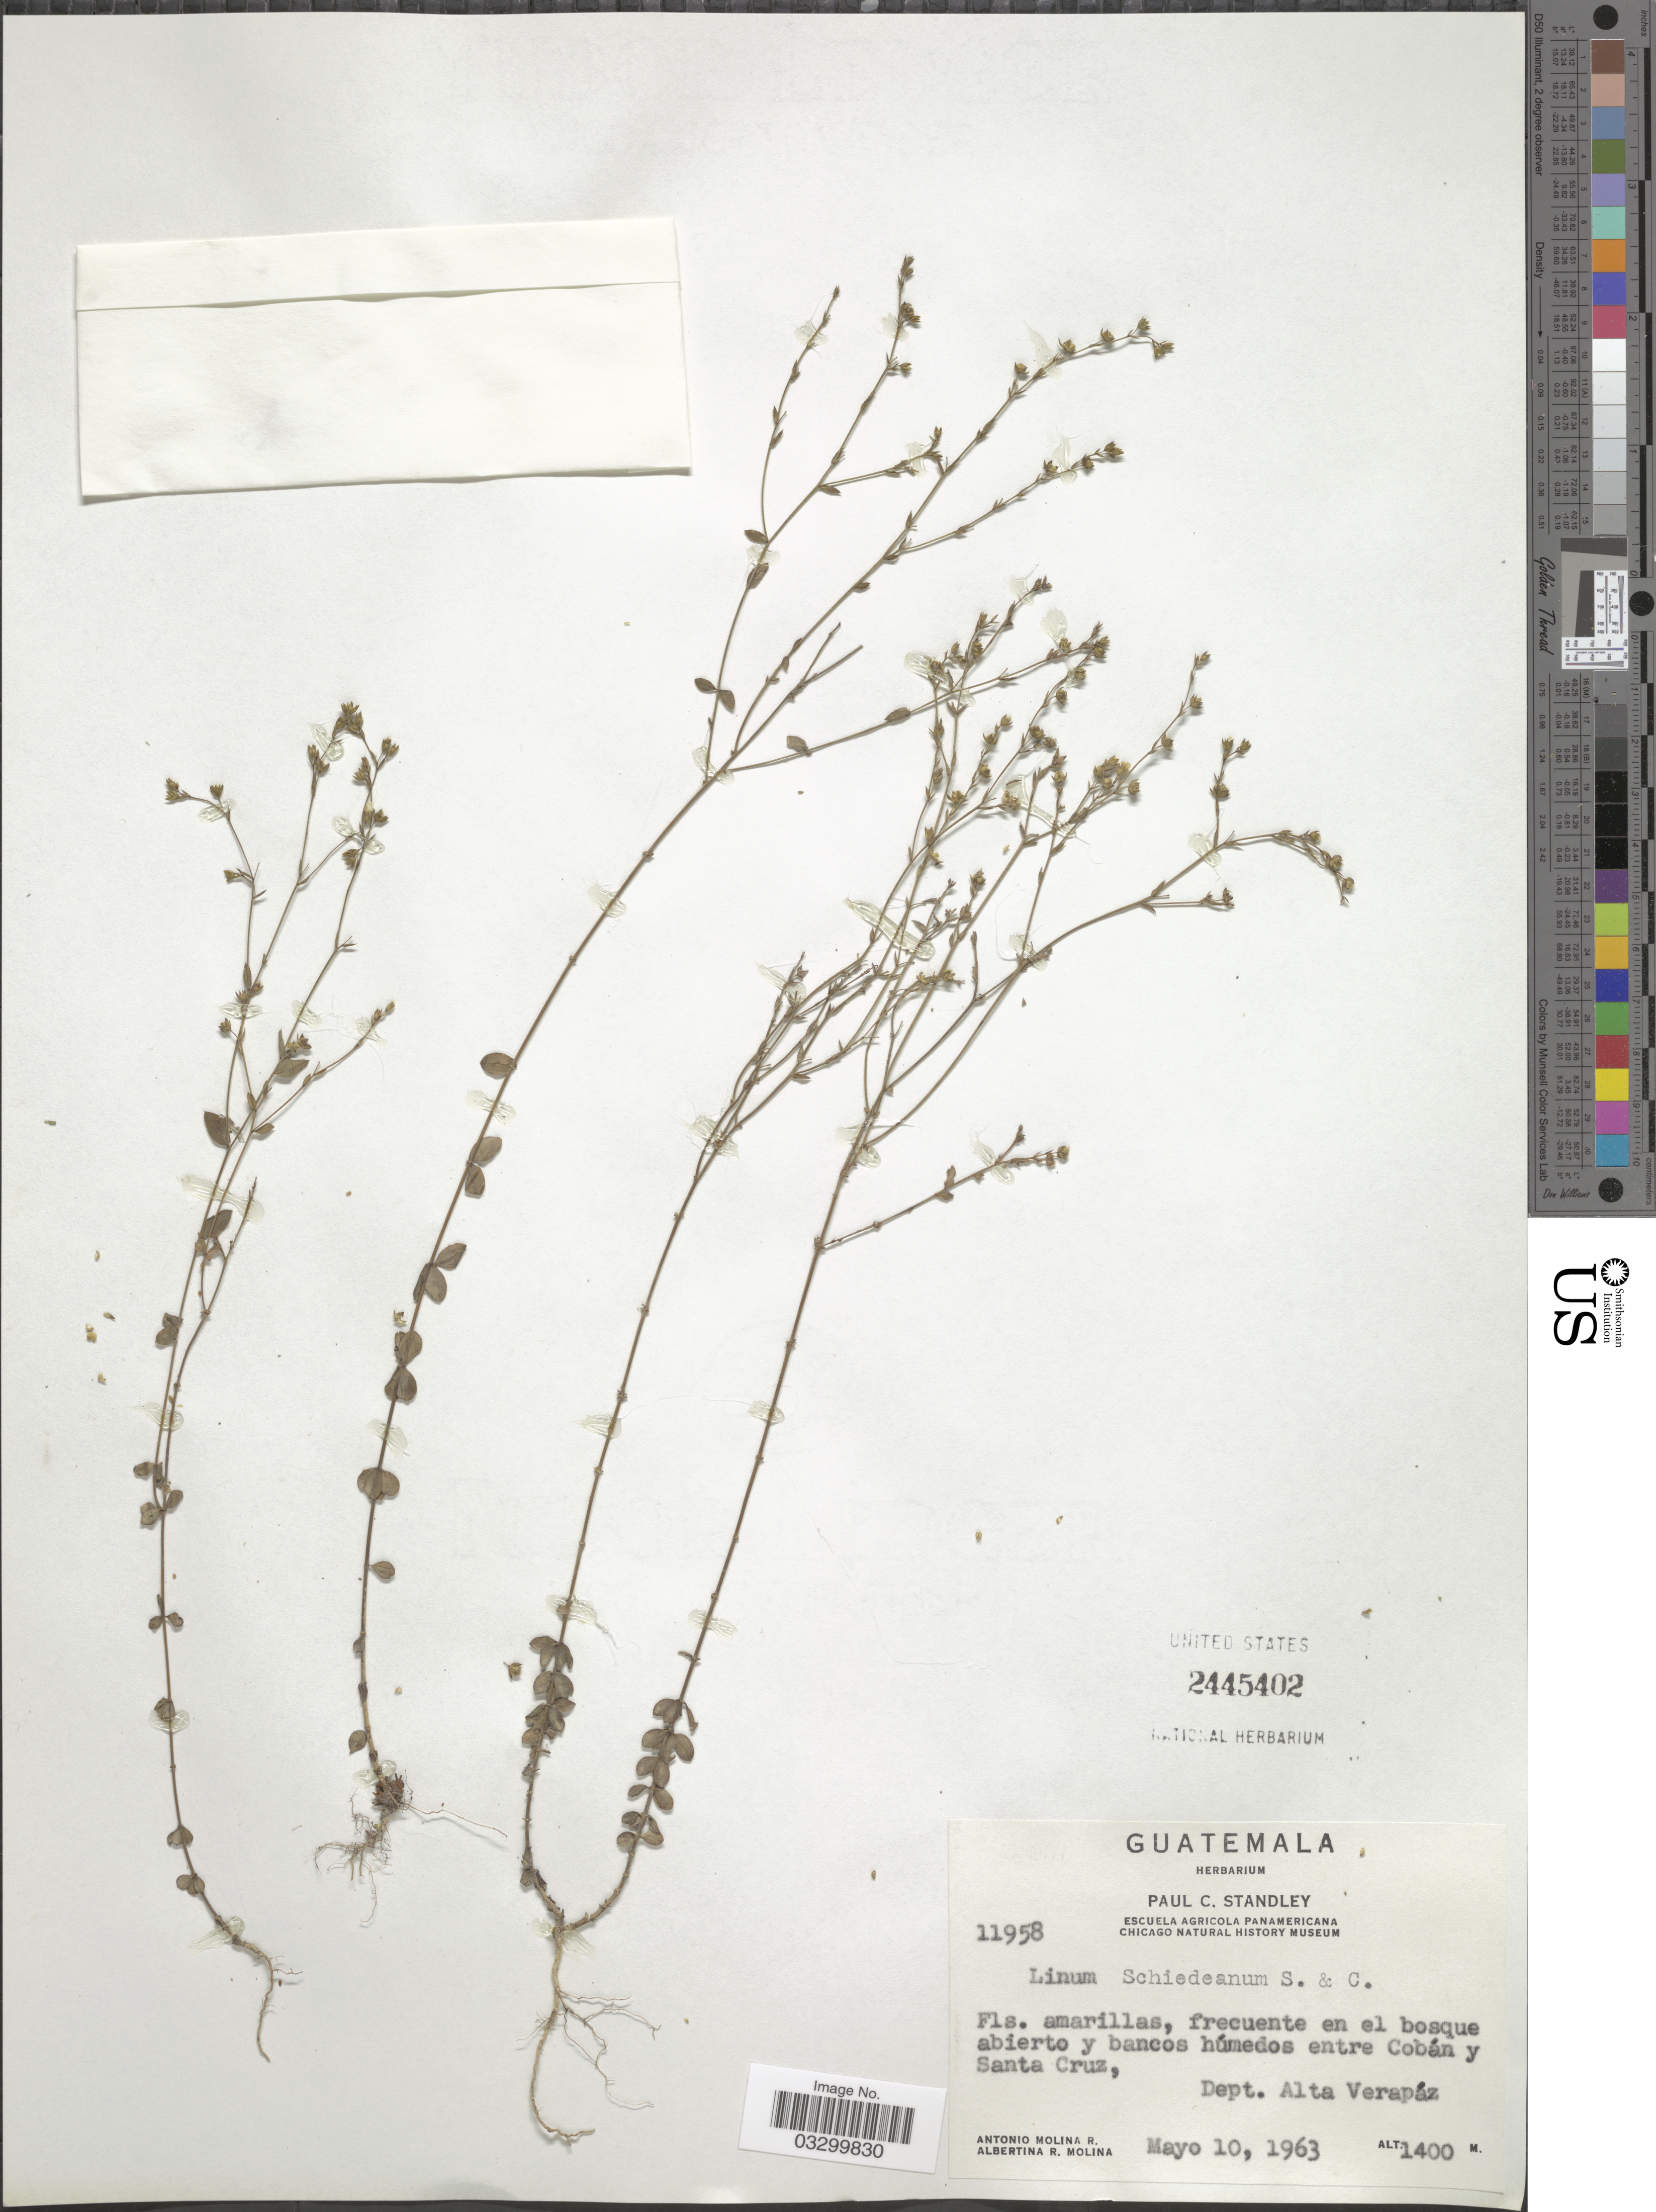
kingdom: Plantae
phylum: Tracheophyta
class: Magnoliopsida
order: Malpighiales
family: Linaceae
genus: Linum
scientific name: Linum schiedeanum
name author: Schltdl. & Cham.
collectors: A. Molina R. & A. R. Molina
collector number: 11958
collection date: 1963-05-10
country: Guatemala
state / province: Alta Verapaz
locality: En el bosque abierto y bancos húmedos entre Cobán y Santa Cruz, Dept. Alta Verapáz.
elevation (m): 1400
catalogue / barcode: US 2445402